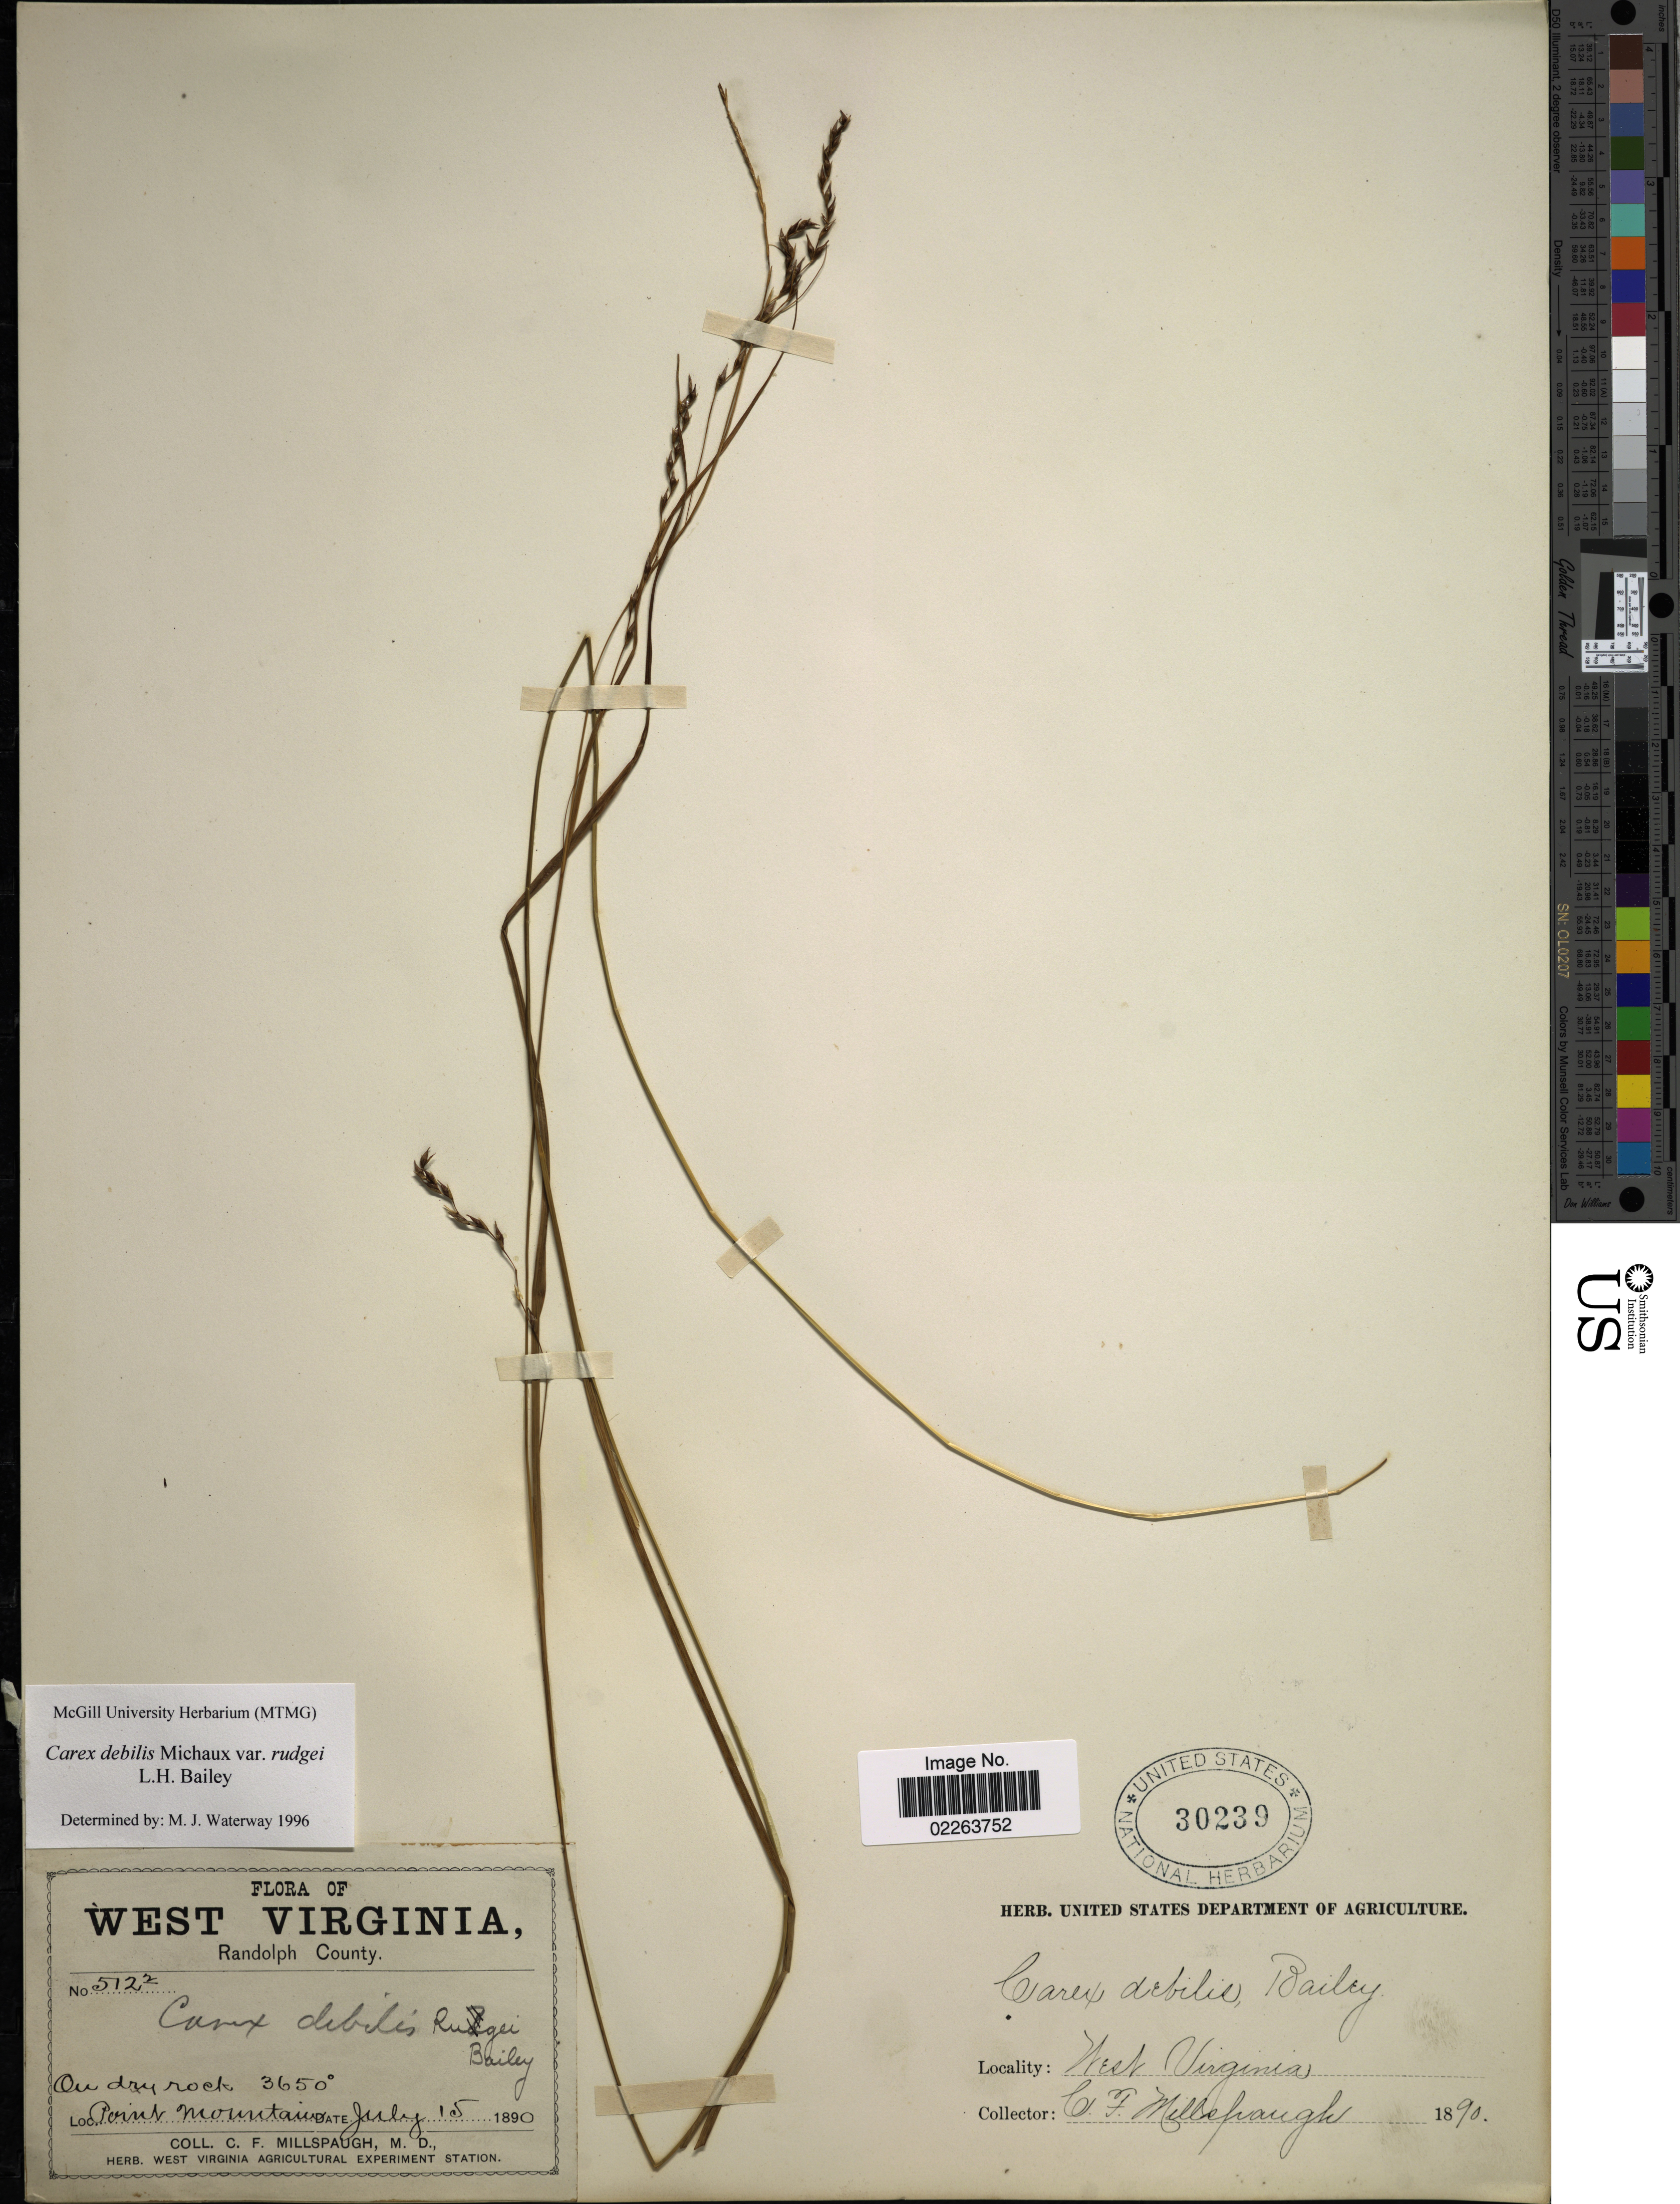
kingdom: Plantae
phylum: Tracheophyta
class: Liliopsida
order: Poales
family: Cyperaceae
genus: Carex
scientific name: Carex flexuosa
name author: Muhl. ex Willd.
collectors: C. F. Millspaugh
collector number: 512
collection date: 1890-07-15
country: United States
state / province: West Virginia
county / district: Randolph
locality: Randolph County. Point Mountains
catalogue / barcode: US 30239